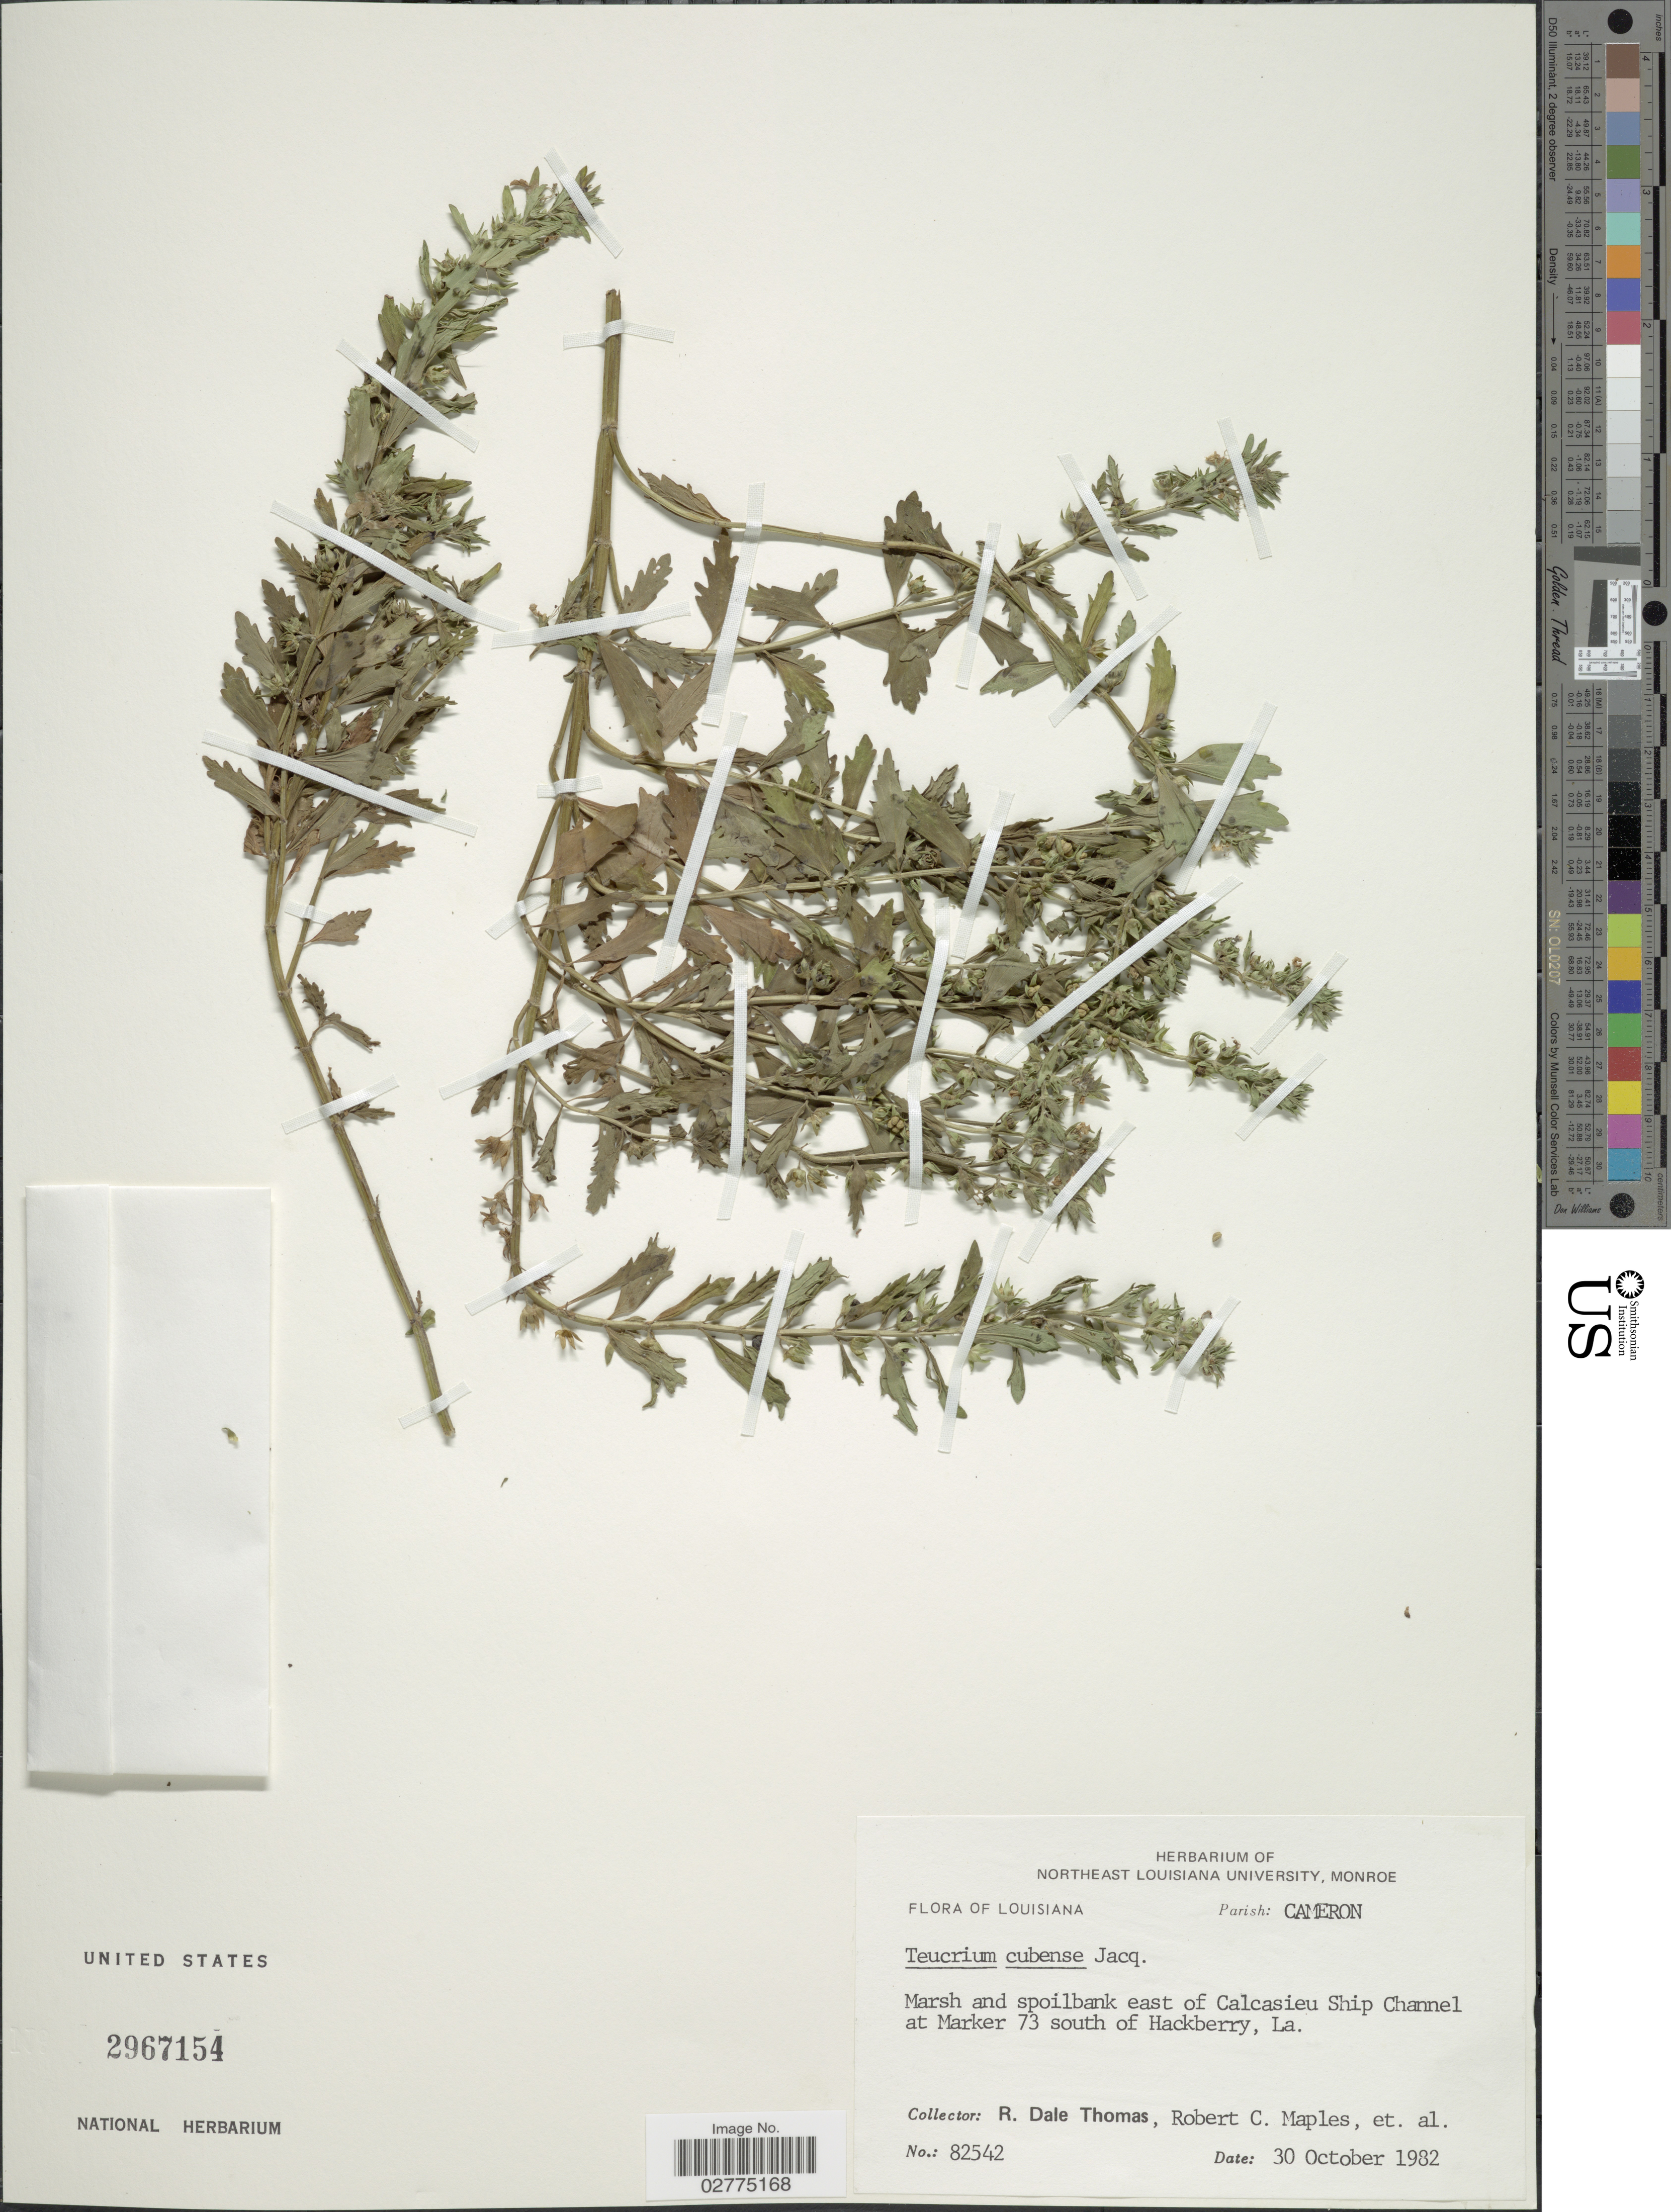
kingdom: Plantae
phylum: Tracheophyta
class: Magnoliopsida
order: Lamiales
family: Lamiaceae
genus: Teucrium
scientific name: Teucrium cubense subsp. chamaedrifolium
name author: Jacq.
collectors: R. Thomas, R. Maples & et al.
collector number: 82542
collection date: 1982-10-30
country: United States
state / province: Louisiana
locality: Parish: Cameron, Marsh and spoilbank east of Calcasieu Ship Channel at Marker 73 south of Hackberry, La.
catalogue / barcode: US 2967154